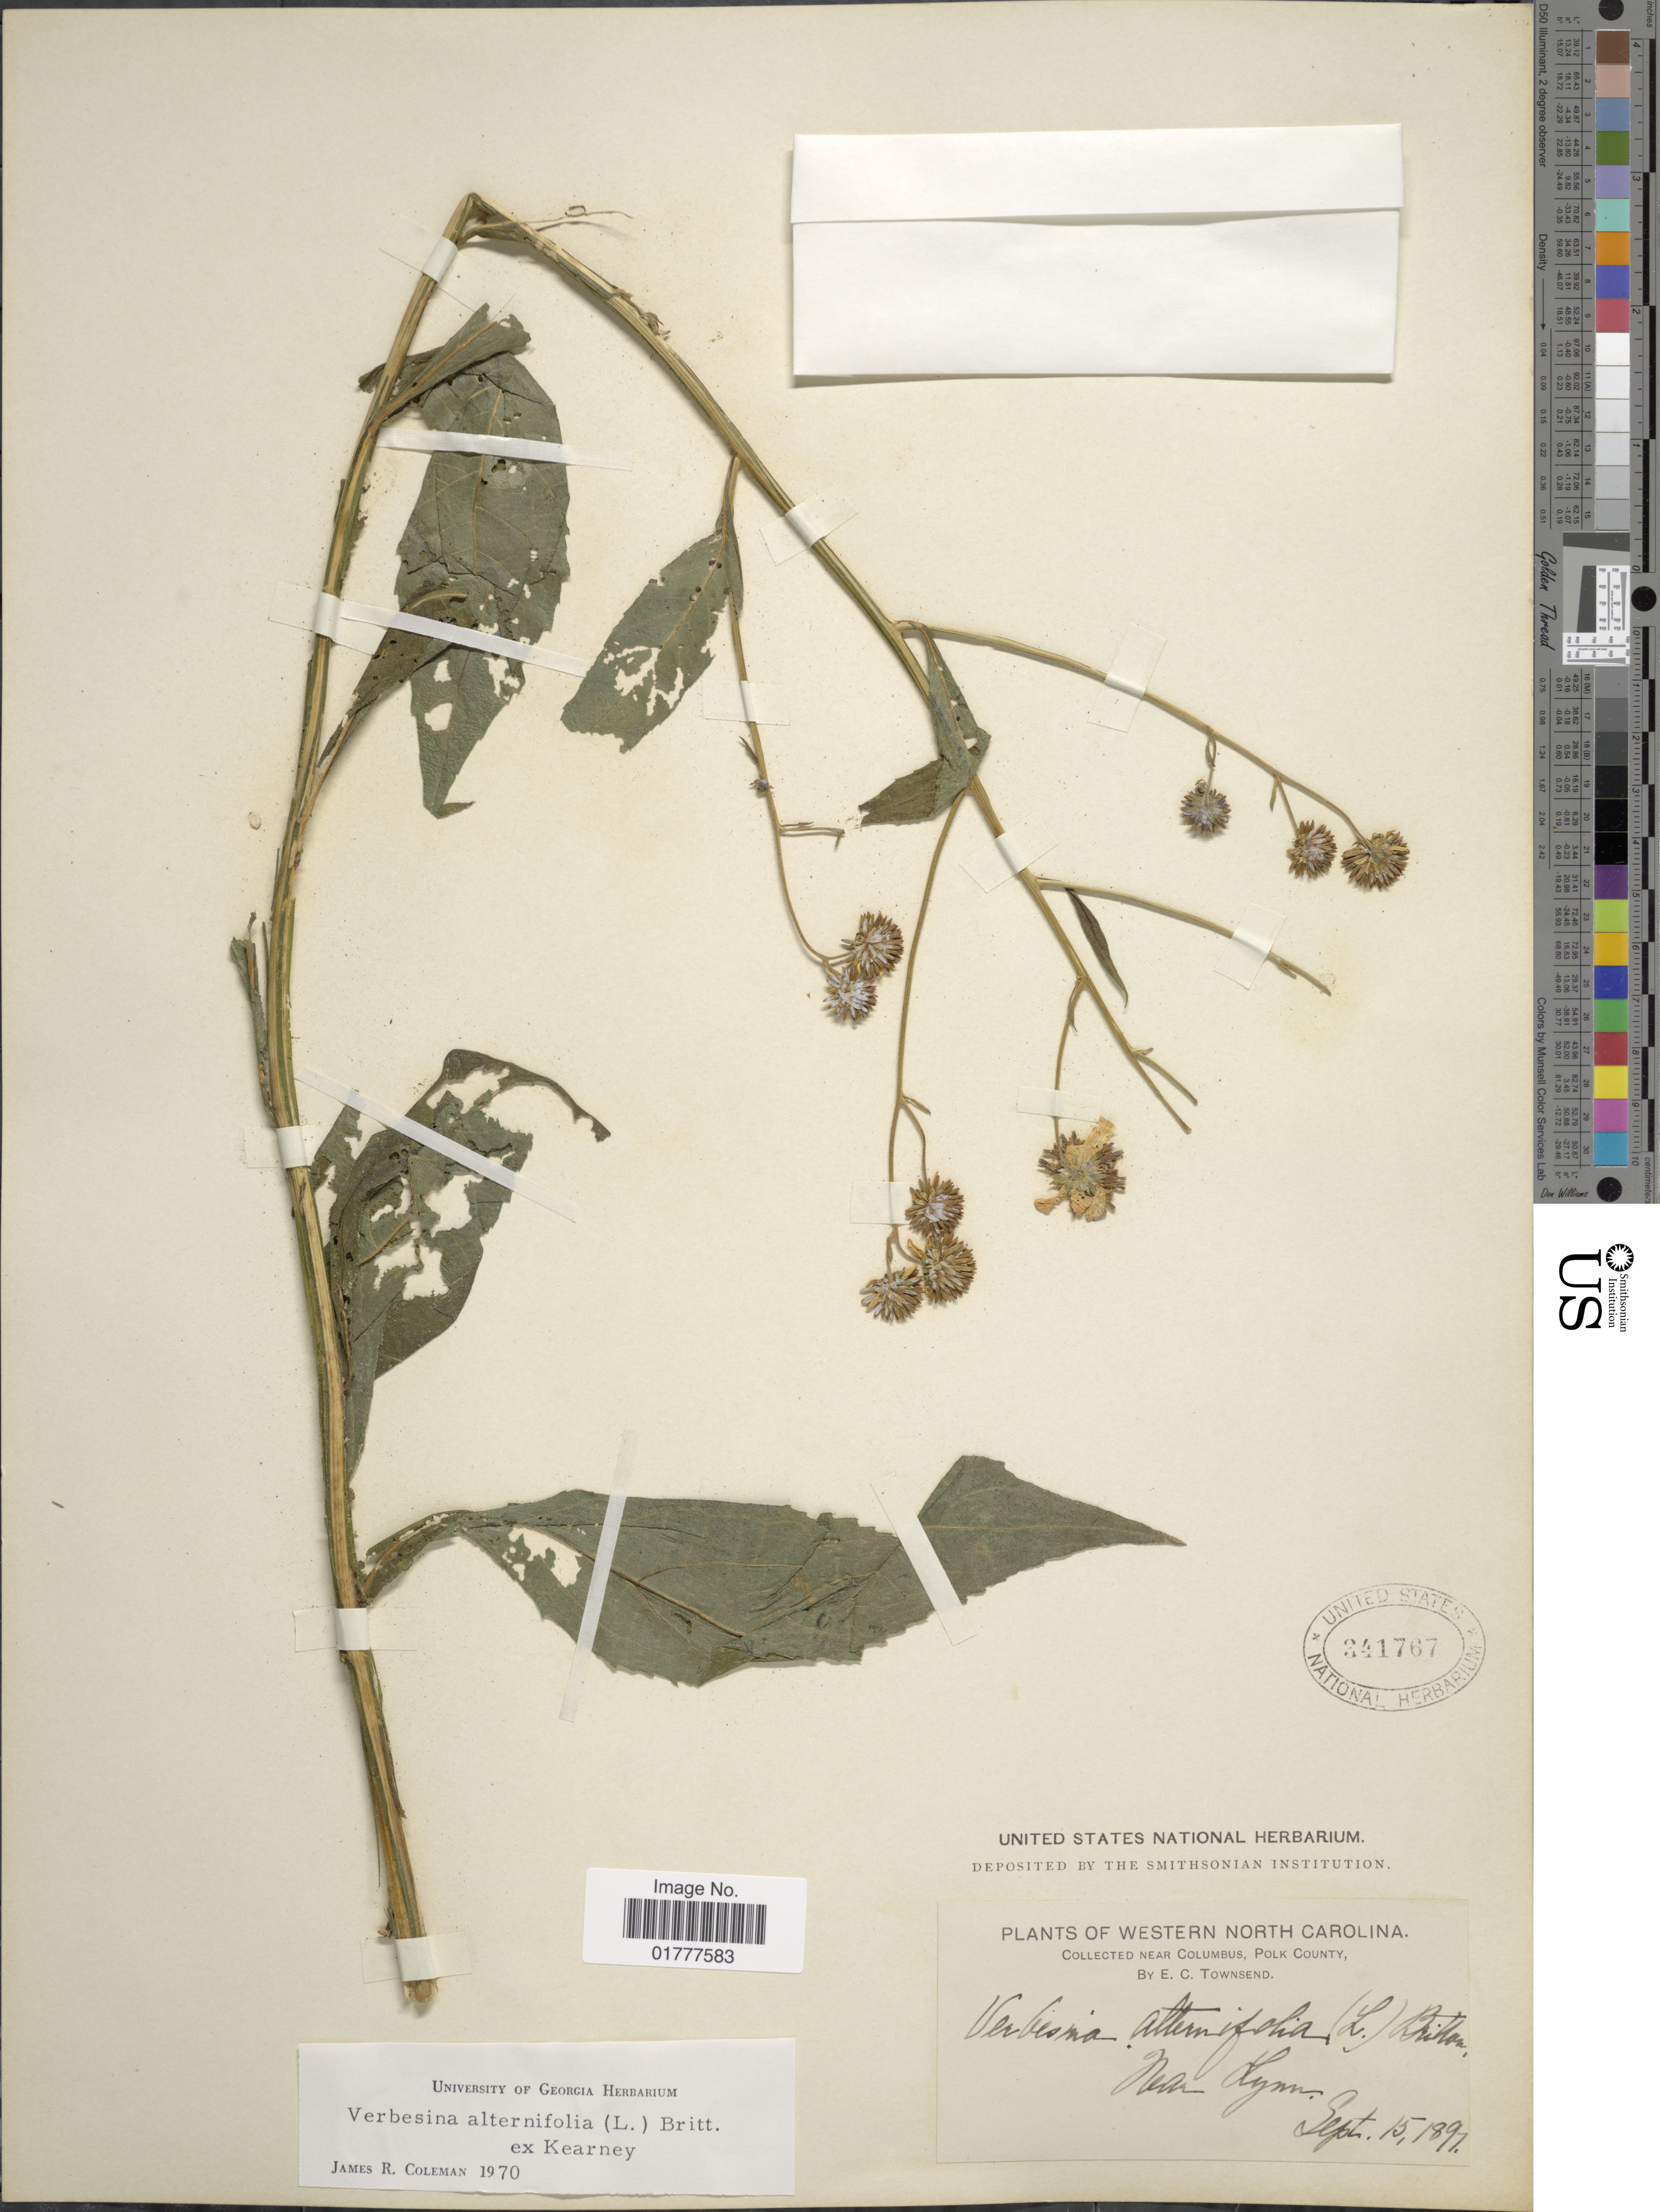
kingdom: Plantae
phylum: Tracheophyta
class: Magnoliopsida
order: Asterales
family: Asteraceae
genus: Actinomeris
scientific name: Actinomeris alternifolia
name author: (L.) DC.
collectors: E. C. Townsend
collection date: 1897-09-15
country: United States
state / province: North Carolina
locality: Western North Carolina. Near Columbus, Polk County. Near Kynn.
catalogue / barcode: US 341767